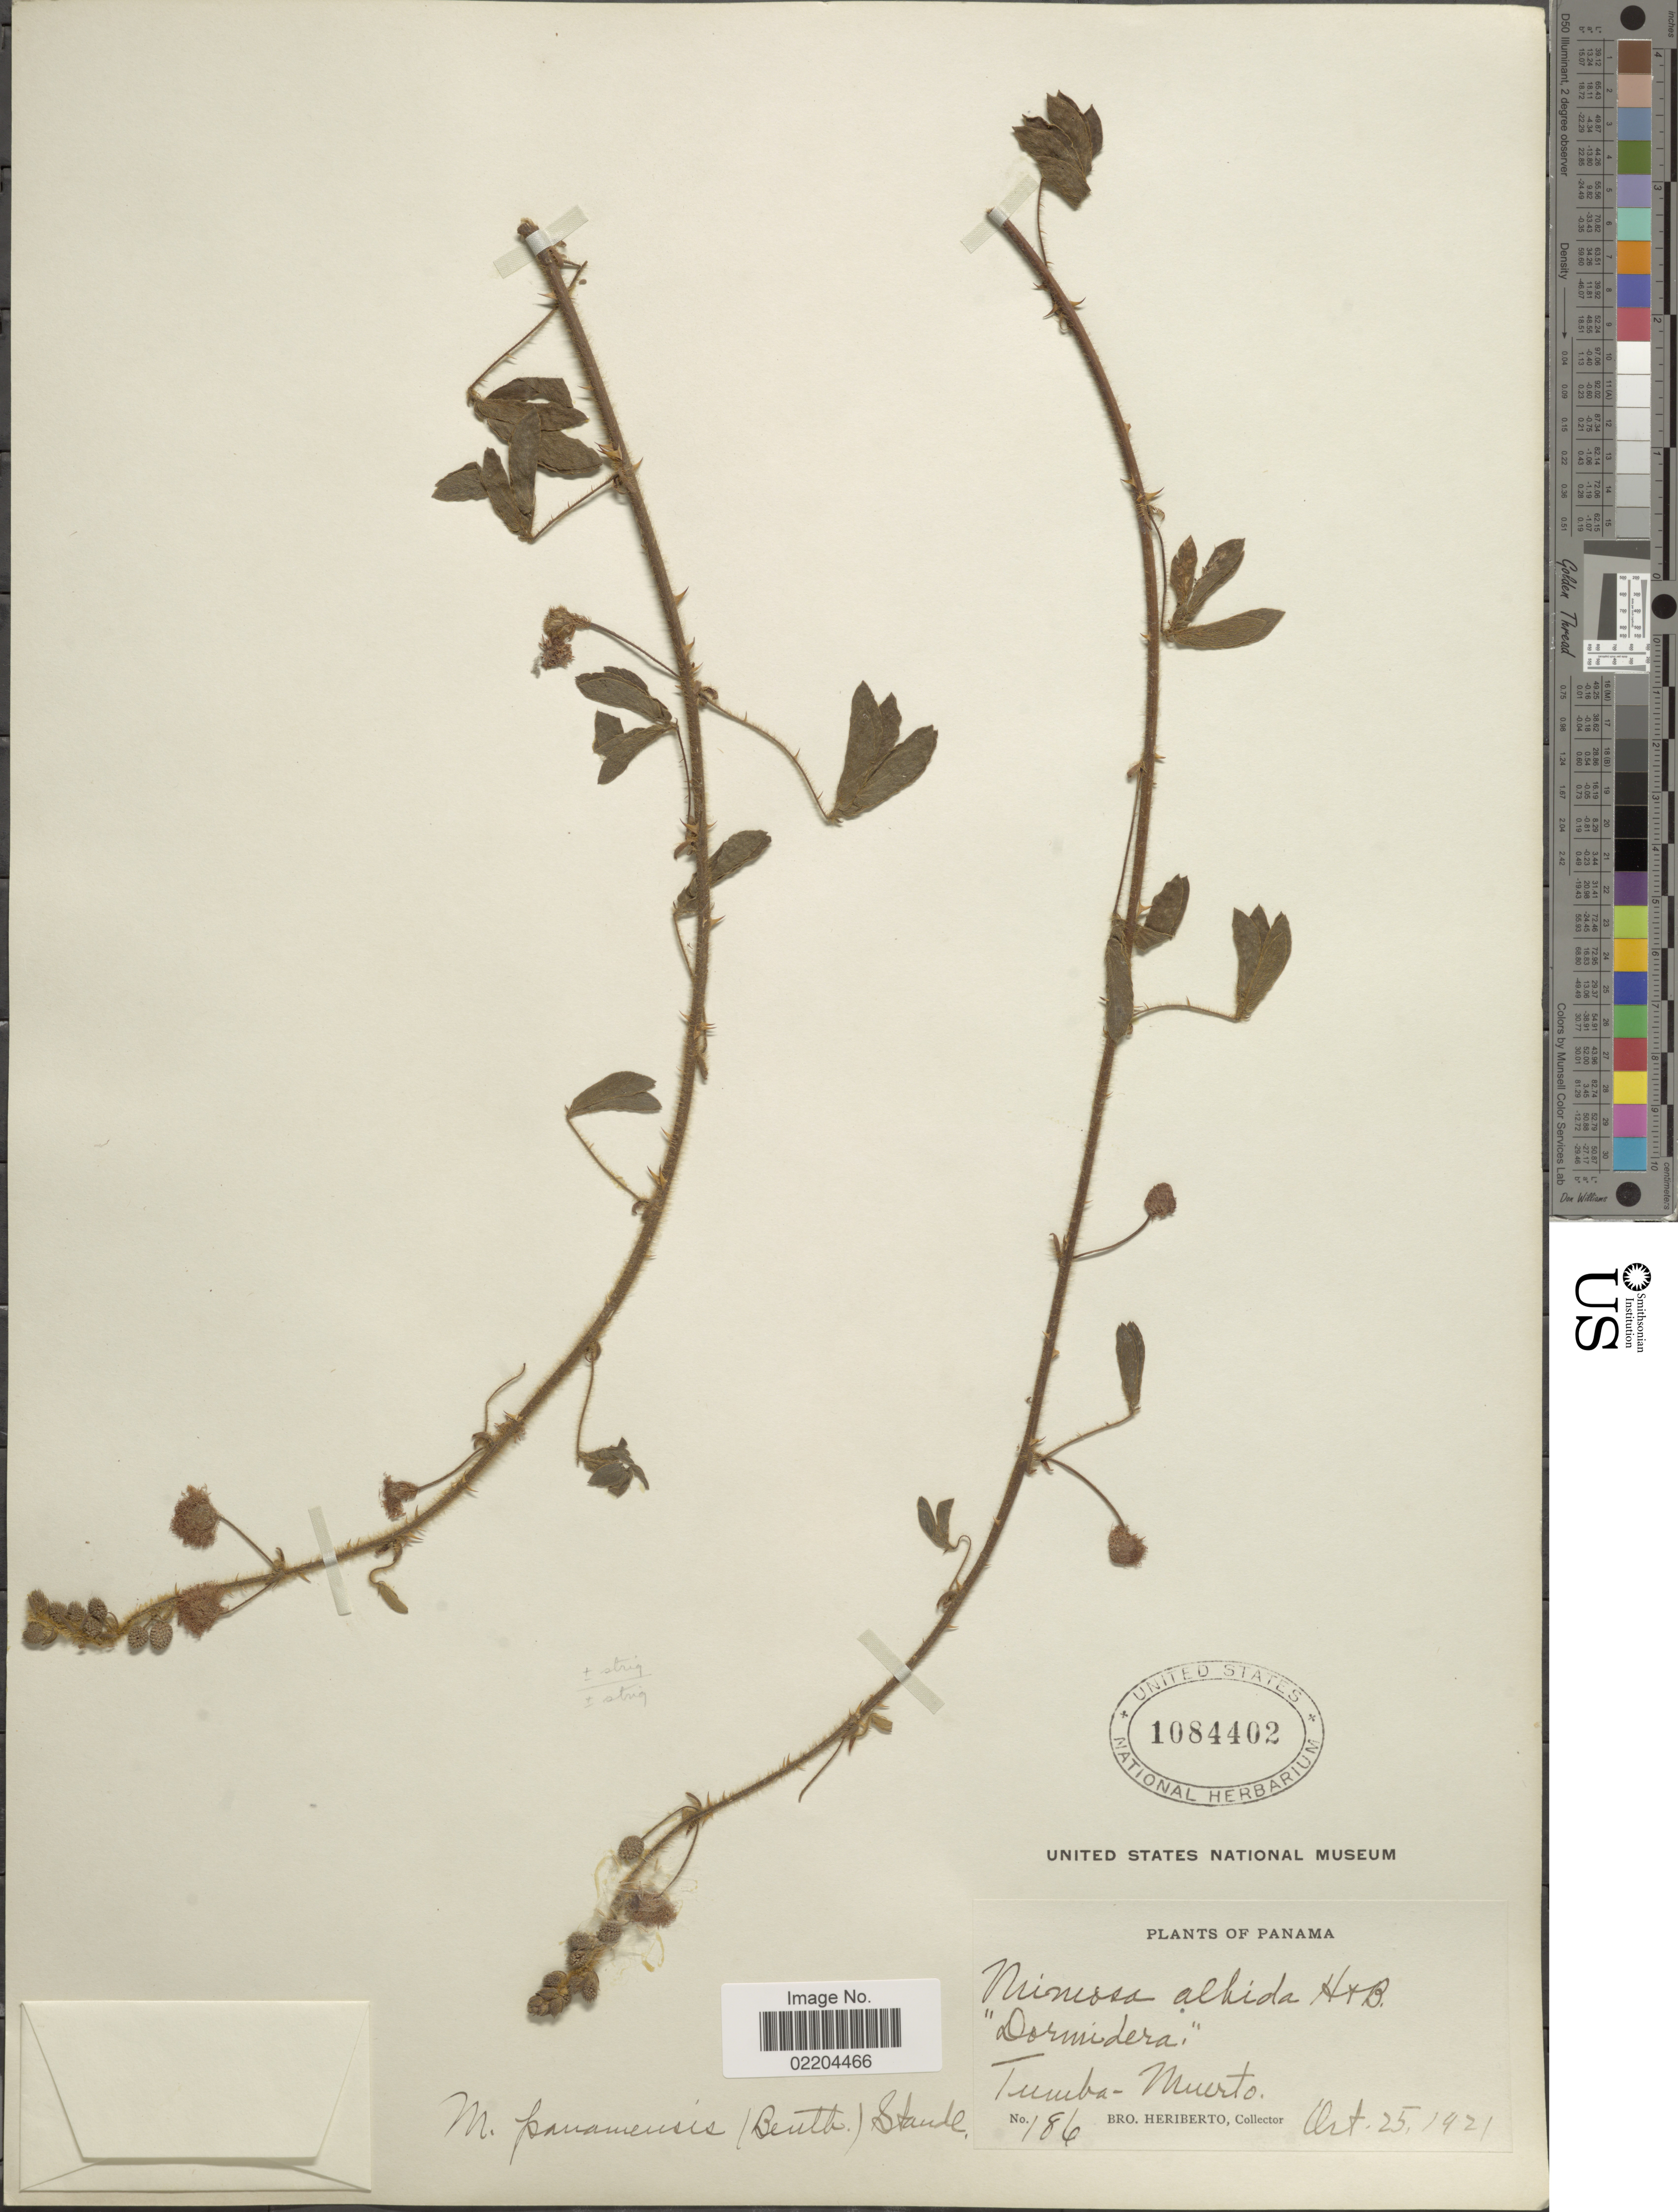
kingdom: Plantae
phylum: Tracheophyta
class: Magnoliopsida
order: Fabales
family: Fabaceae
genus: Mimosa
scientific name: Mimosa panamensis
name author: (Benth.) Standl.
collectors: B. Heriberto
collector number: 186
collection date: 1921-10-25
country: Panama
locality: Tumba- Muerto. Panama.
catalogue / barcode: US 1084402